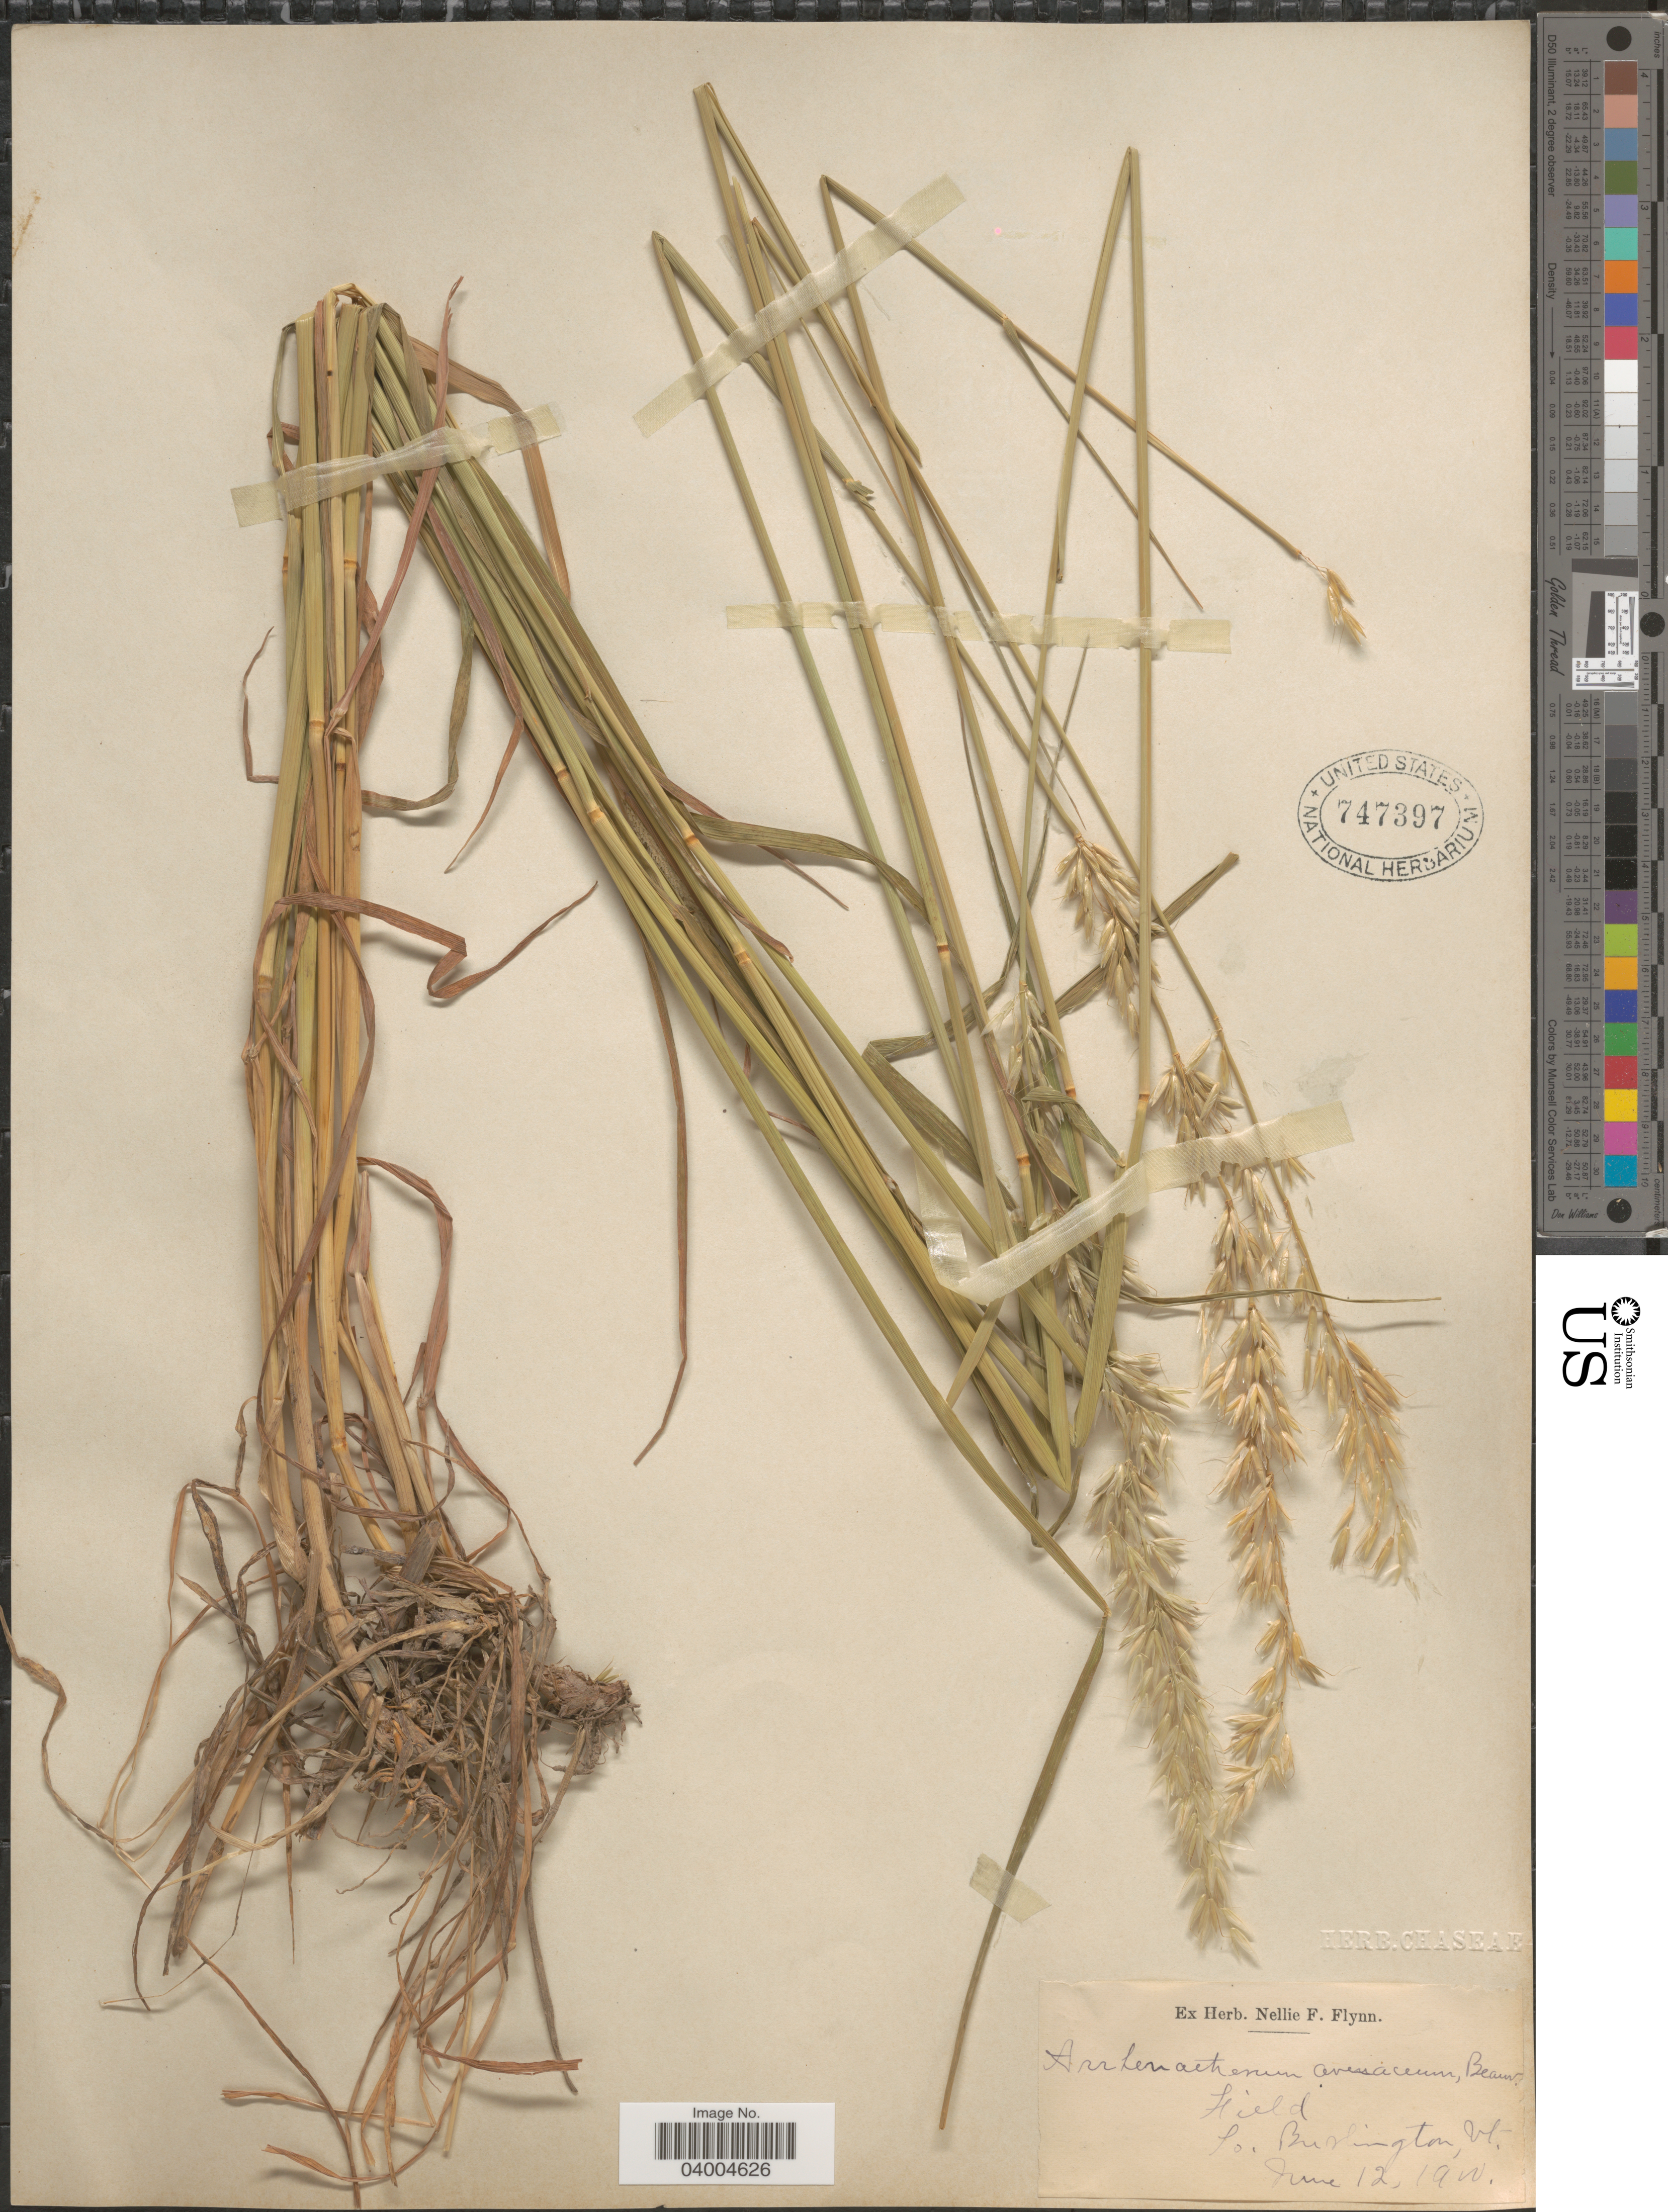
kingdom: Plantae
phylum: Tracheophyta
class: Liliopsida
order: Poales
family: Poaceae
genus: Arrhenatherum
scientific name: Arrhenatherum elatius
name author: (L.) J. Presl & C. Presl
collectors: Ex Herb. Nellie F. Flynn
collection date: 1910-06-12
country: United States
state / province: Vermont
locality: So. Burlington.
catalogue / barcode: US 747397